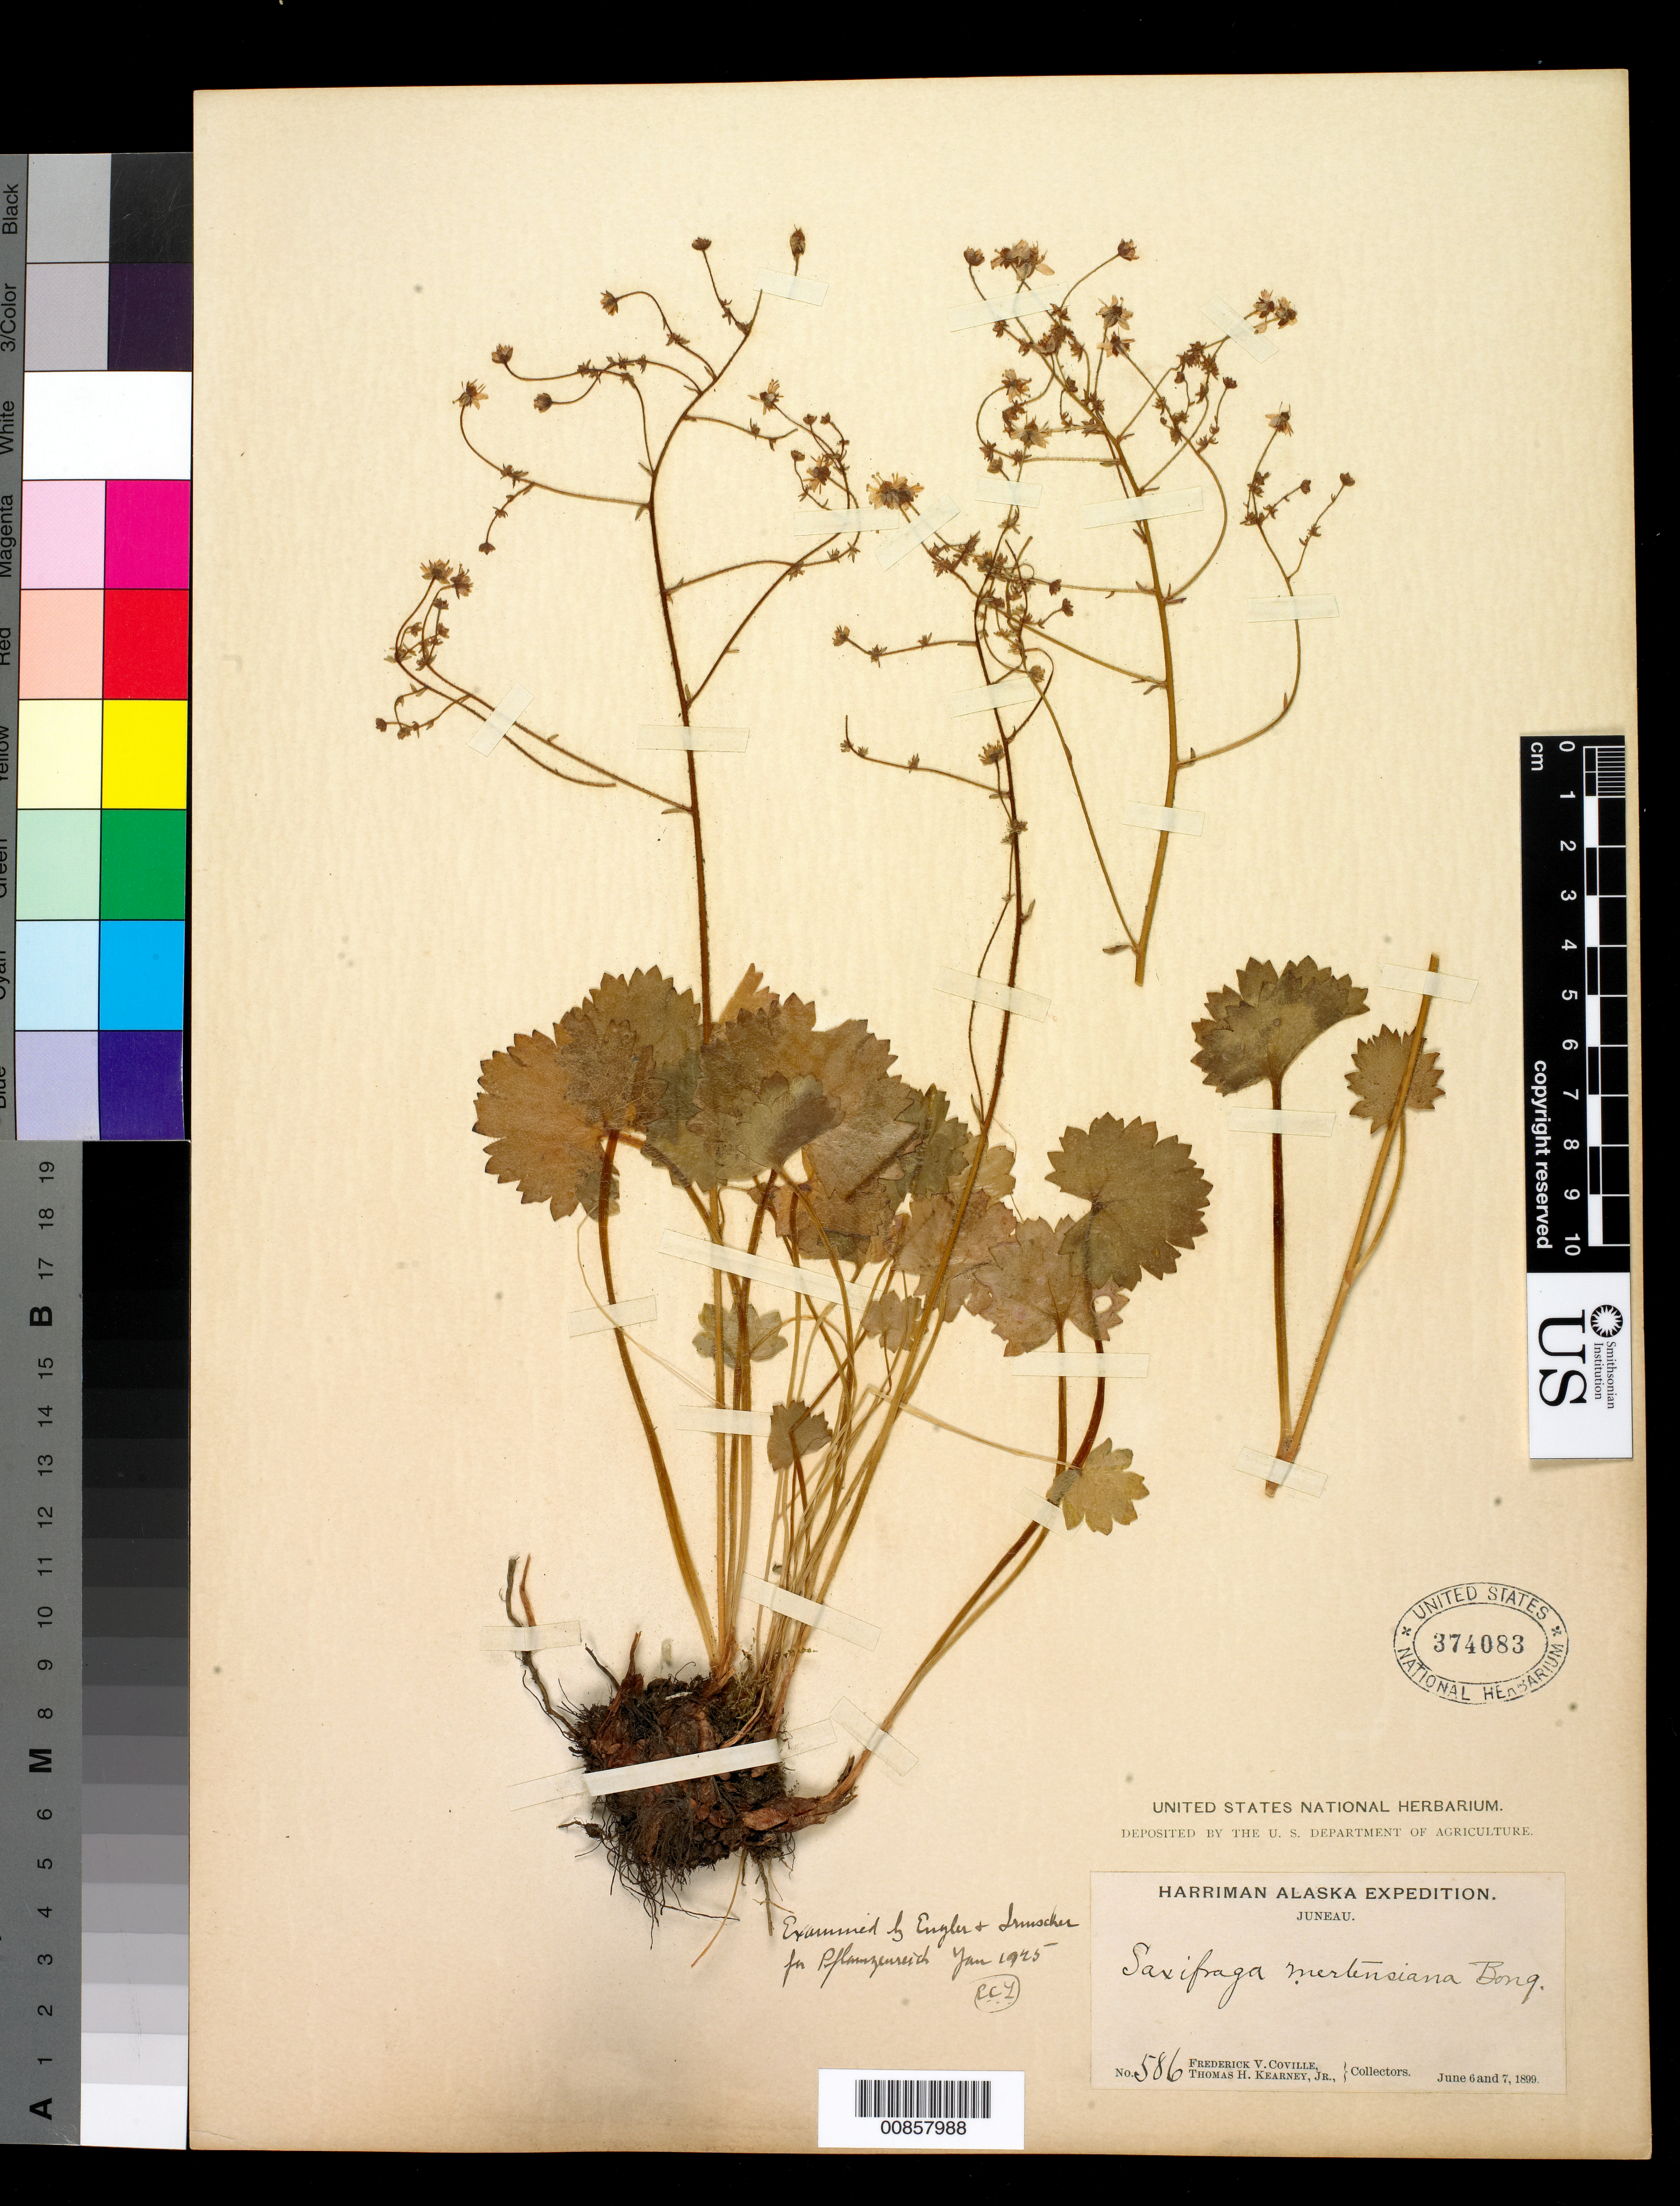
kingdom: Plantae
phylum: Tracheophyta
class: Magnoliopsida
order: Saxifragales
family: Saxifragaceae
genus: Saxifraga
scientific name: Saxifraga mertensiana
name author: Bong.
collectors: F. V. Coville & T. H. Kearney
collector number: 586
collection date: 1899-06-06/1899-06-07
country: United States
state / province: Alaska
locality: Juneau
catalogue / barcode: US 374083